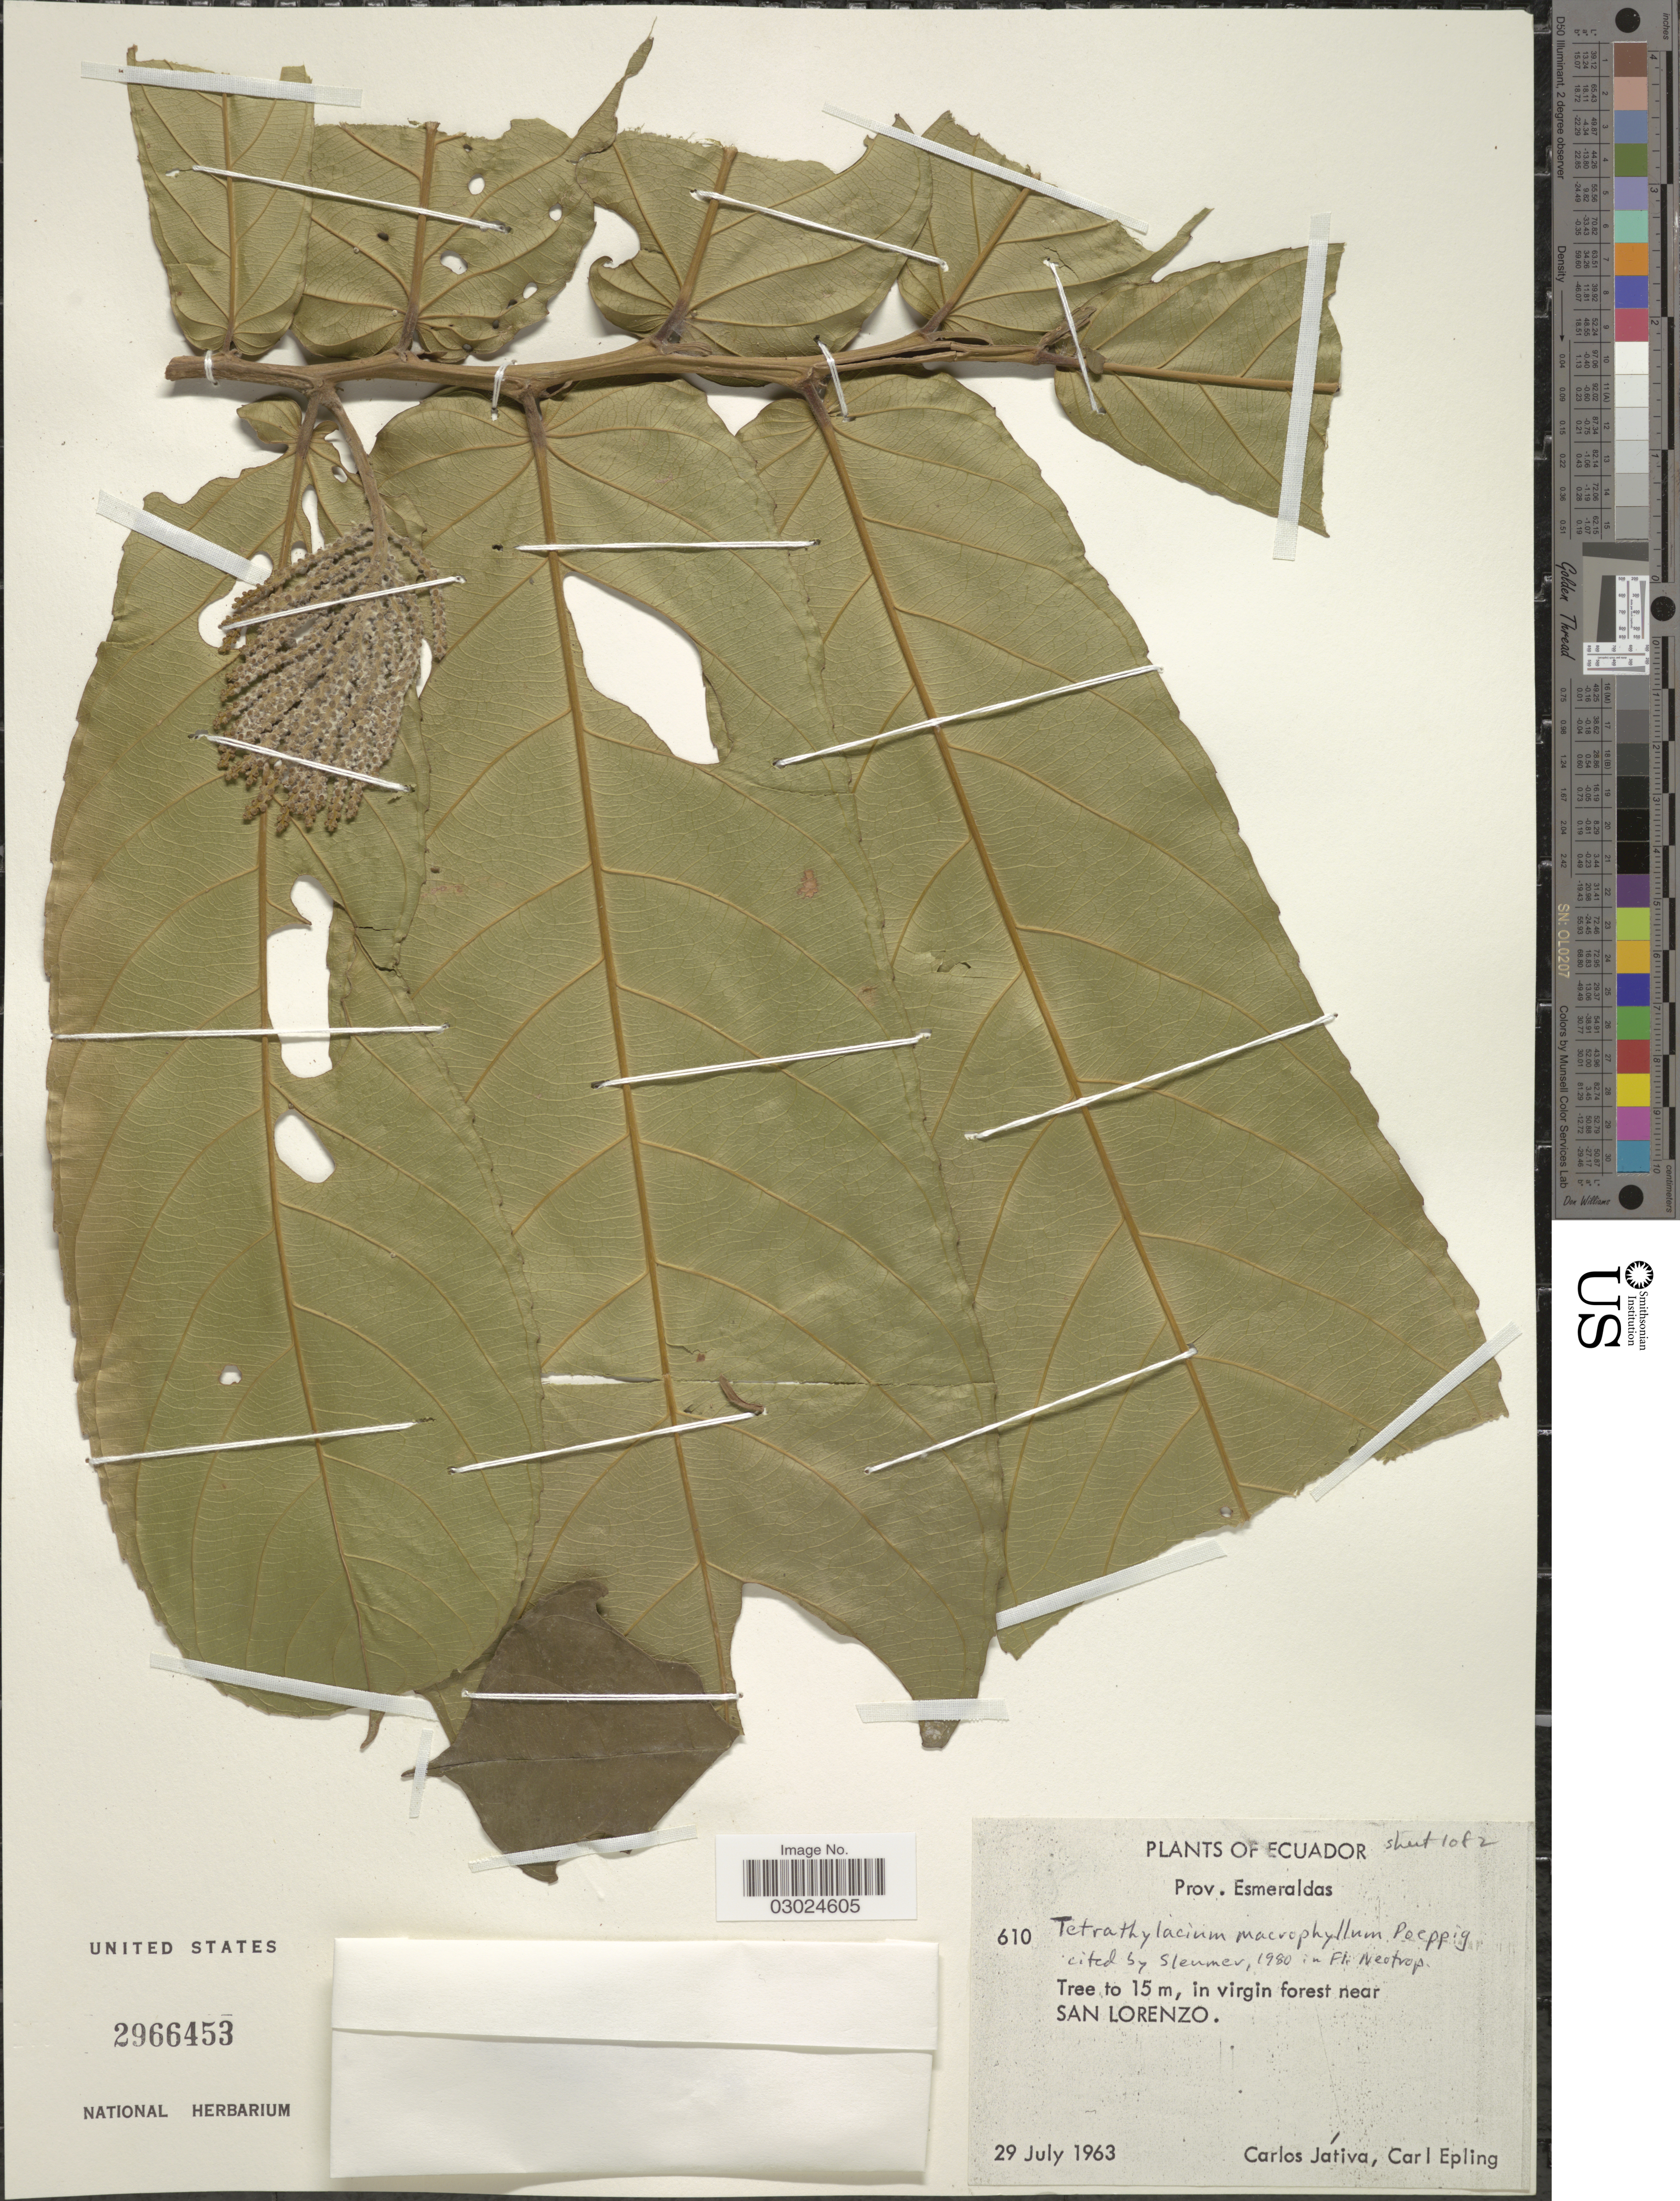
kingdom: Plantae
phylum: Tracheophyta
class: Magnoliopsida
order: Malpighiales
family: Salicaceae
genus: Tetrathylacium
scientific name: Tetrathylacium macrophyllum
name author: Poepp.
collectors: C. D. Játiva & C. C. Epling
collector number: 610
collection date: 1963-07-29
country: Ecuador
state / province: Esmeraldas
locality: Near San Lorenzo.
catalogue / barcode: US 2966453